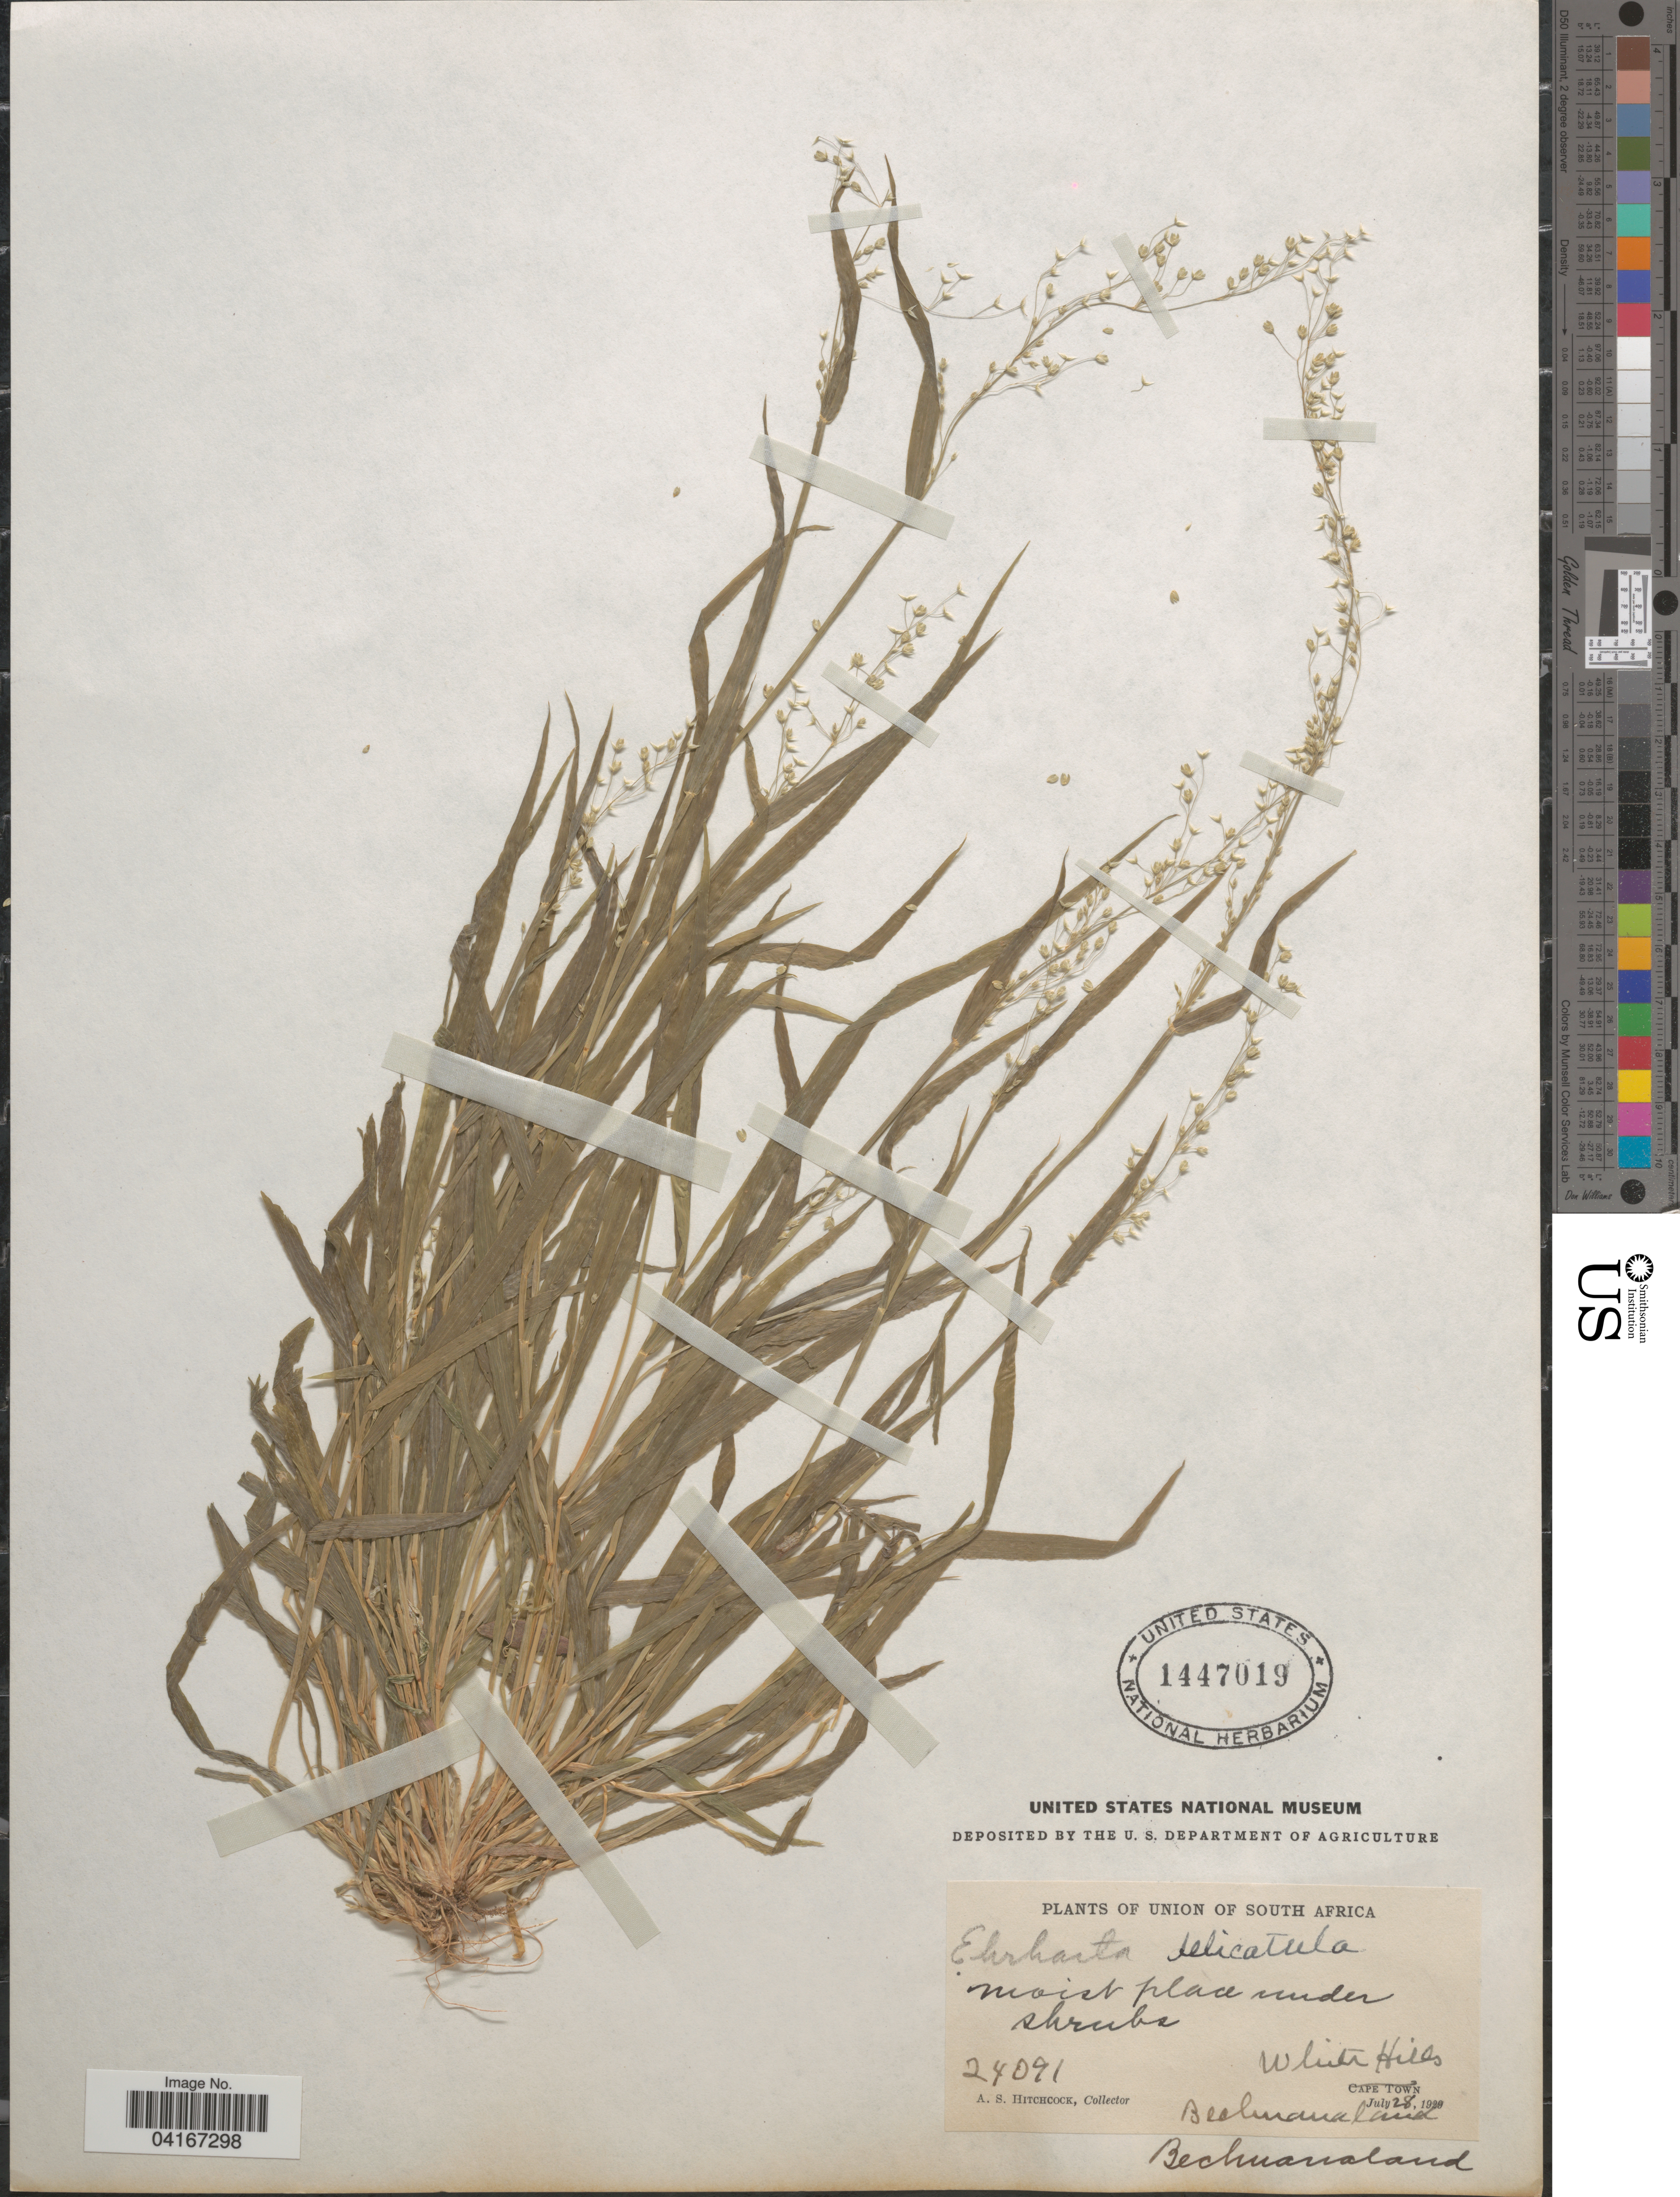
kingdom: Plantae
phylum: Tracheophyta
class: Liliopsida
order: Poales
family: Poaceae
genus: Ehrharta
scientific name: Ehrharta delicatula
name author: Stapf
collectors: A. S. Hitchcock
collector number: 24091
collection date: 1929-07-28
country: South Africa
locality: Union of South Africa. White Hills. Bechuanaland.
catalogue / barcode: US 1447019